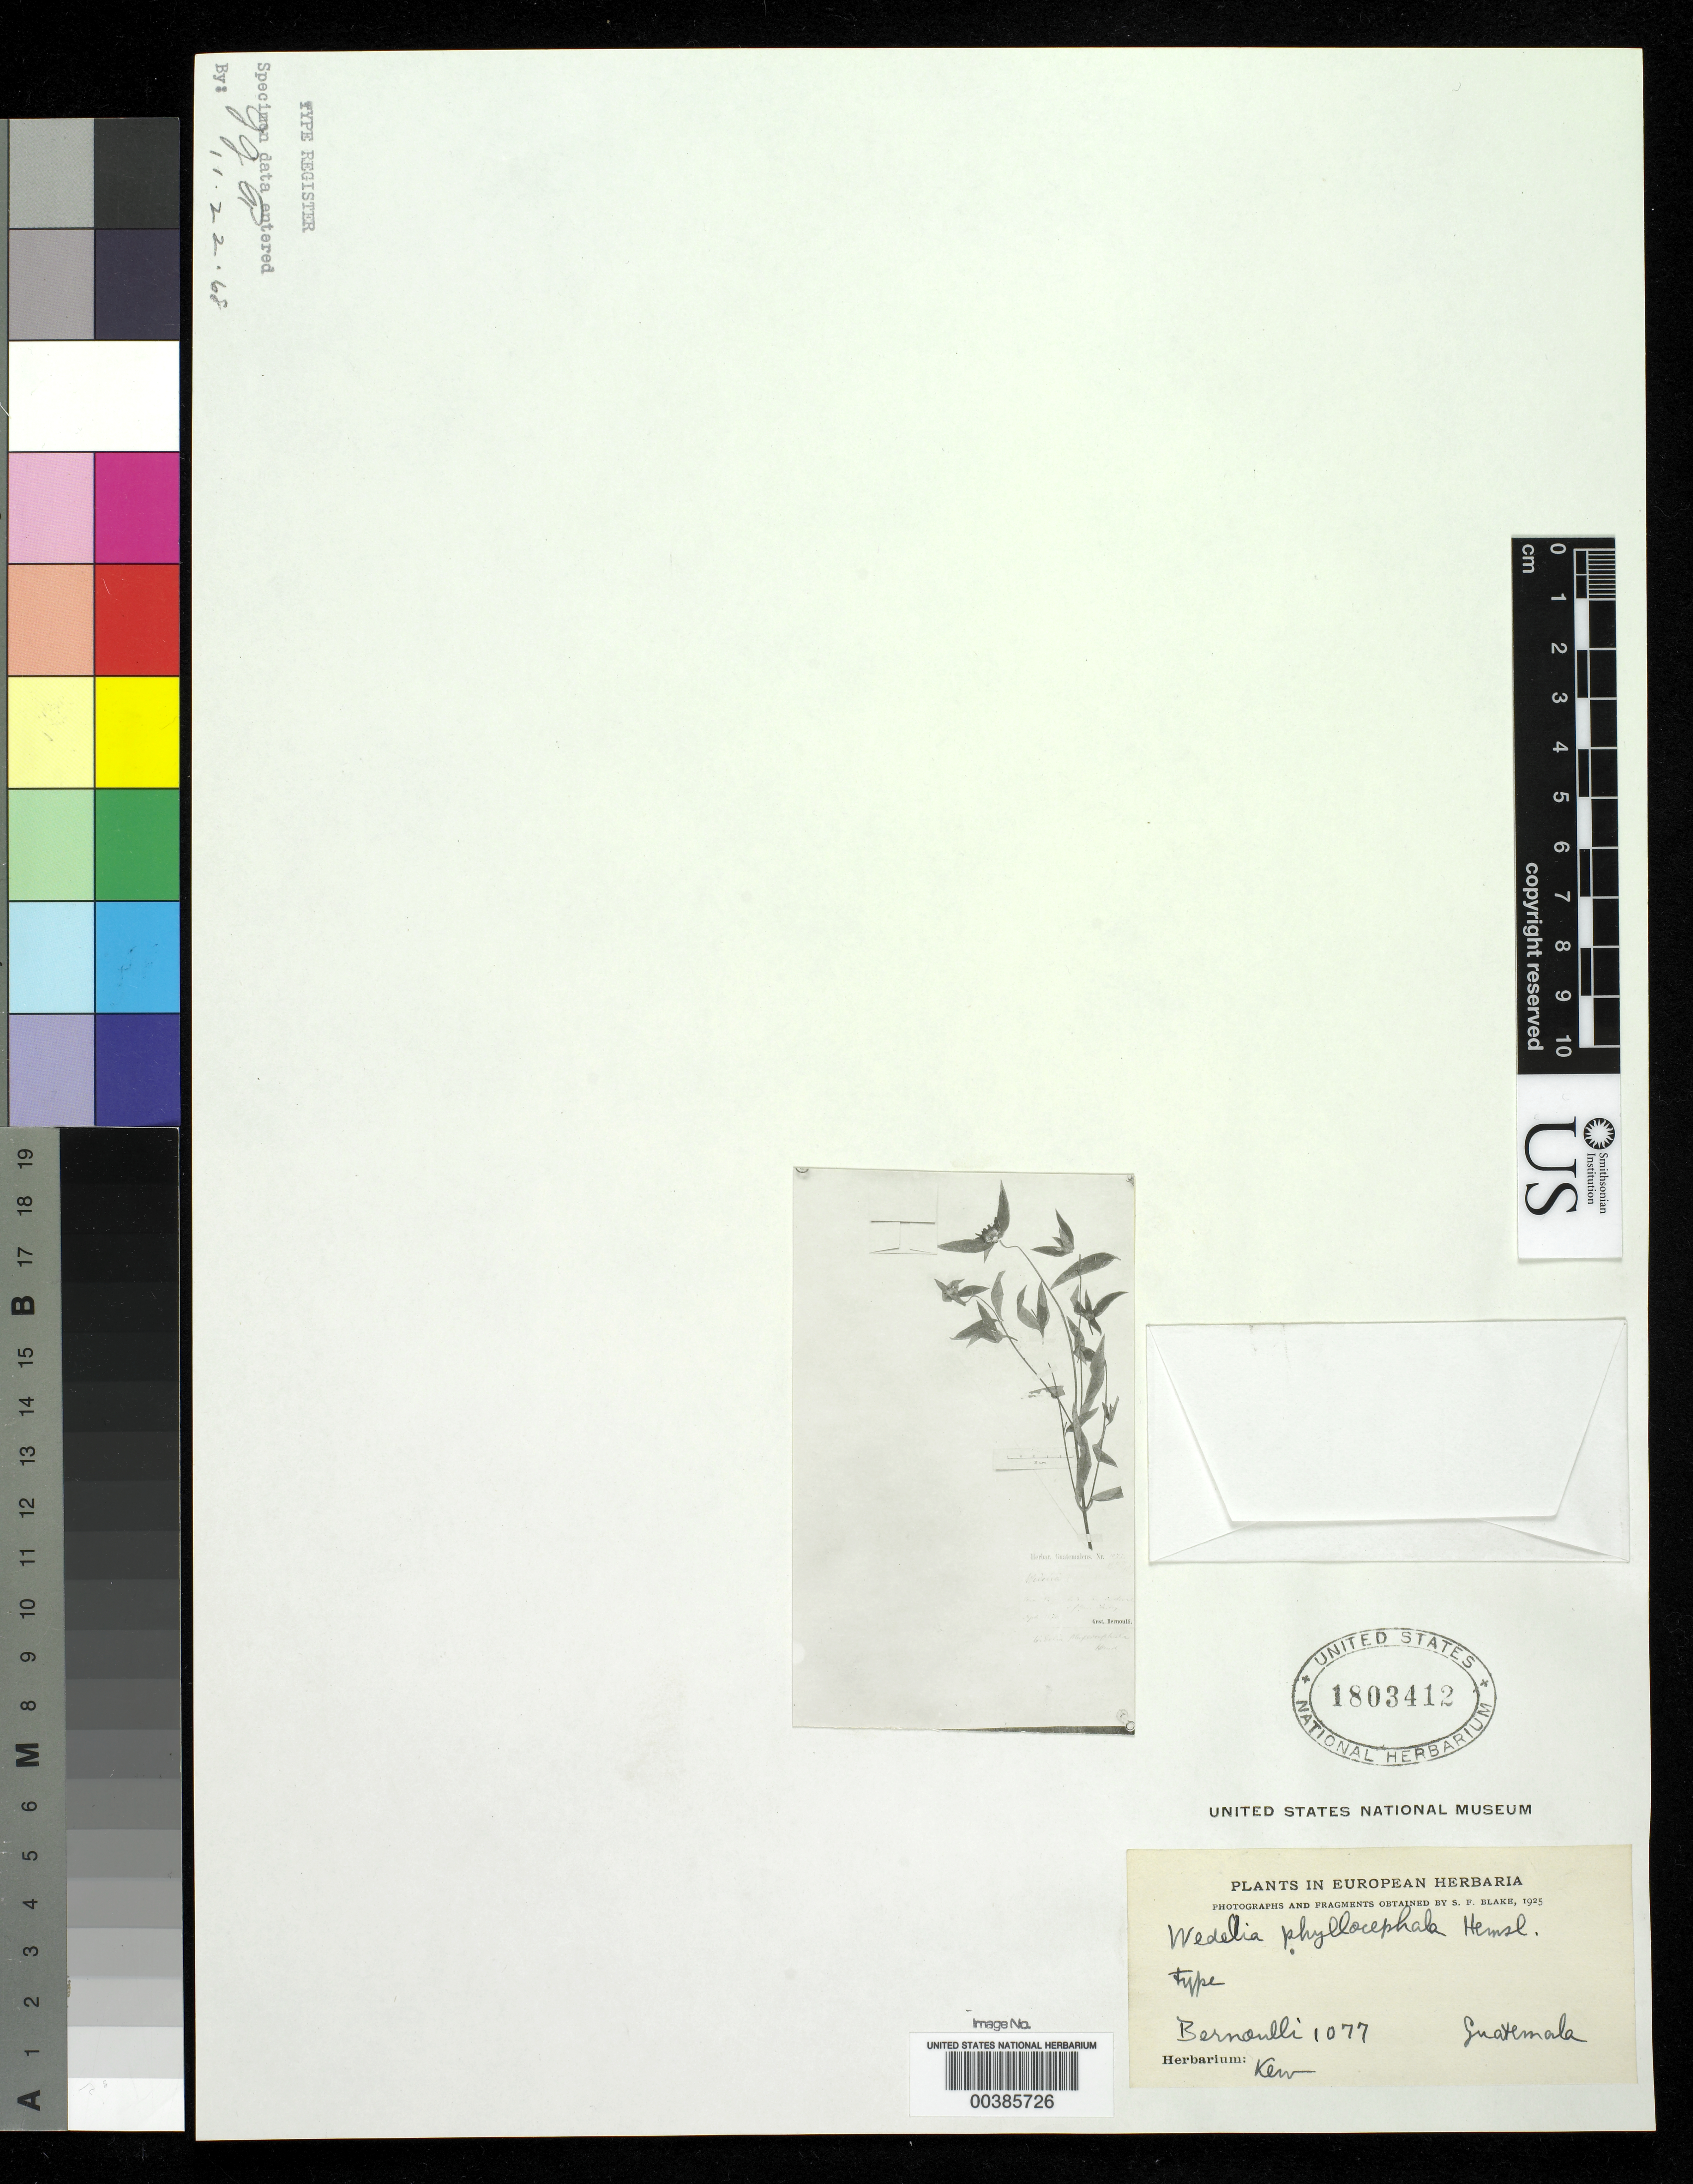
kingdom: Plantae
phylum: Tracheophyta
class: Magnoliopsida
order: Asterales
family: Asteraceae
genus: Wedelia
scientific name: Wedelia phyllocephala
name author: Hemsl.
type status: Type Fragment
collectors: K. G. Bernoulli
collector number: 1077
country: Guatemala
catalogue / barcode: US 1803412